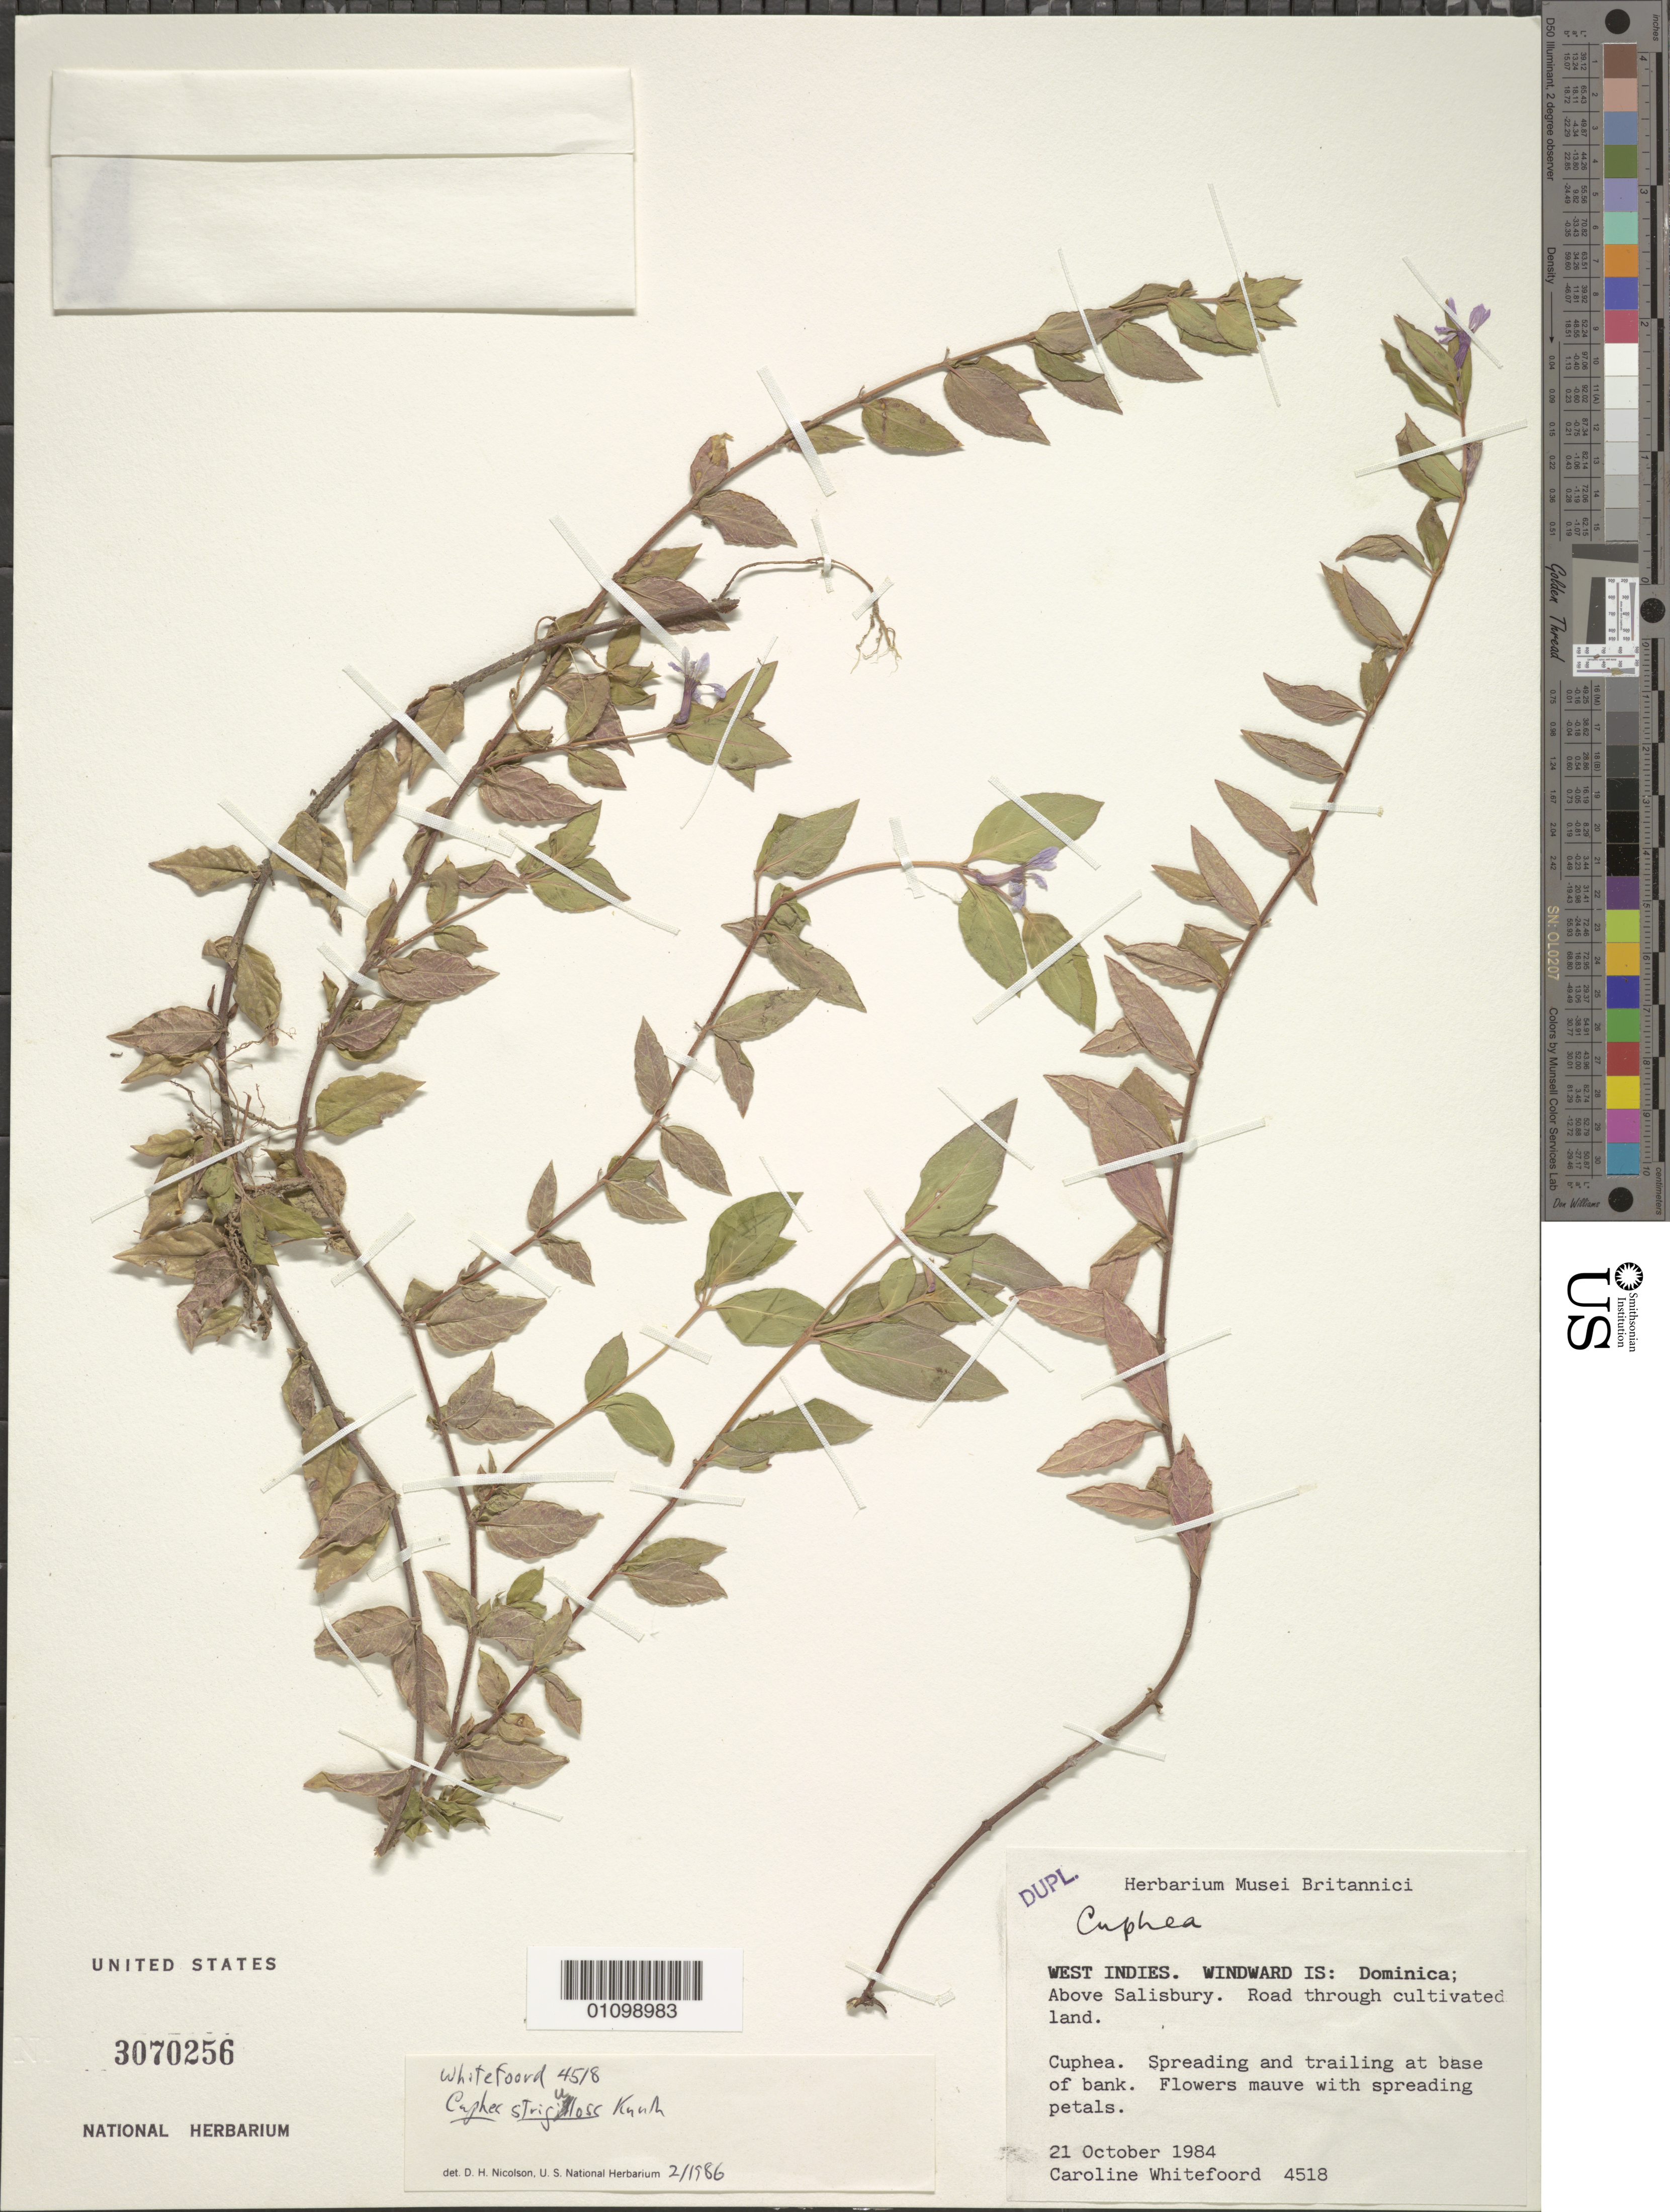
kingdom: Plantae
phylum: Tracheophyta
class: Magnoliopsida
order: Myrtales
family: Lythraceae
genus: Cuphea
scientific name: Cuphea strigulosa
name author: Kunth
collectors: C. Whitefoord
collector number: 4518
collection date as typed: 21 Oct 1984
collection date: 1984-10-21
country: Dominica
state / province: St. Joseph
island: Dominica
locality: Windward Is. Above Salisbury. Road through cultivated land.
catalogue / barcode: US 3070256